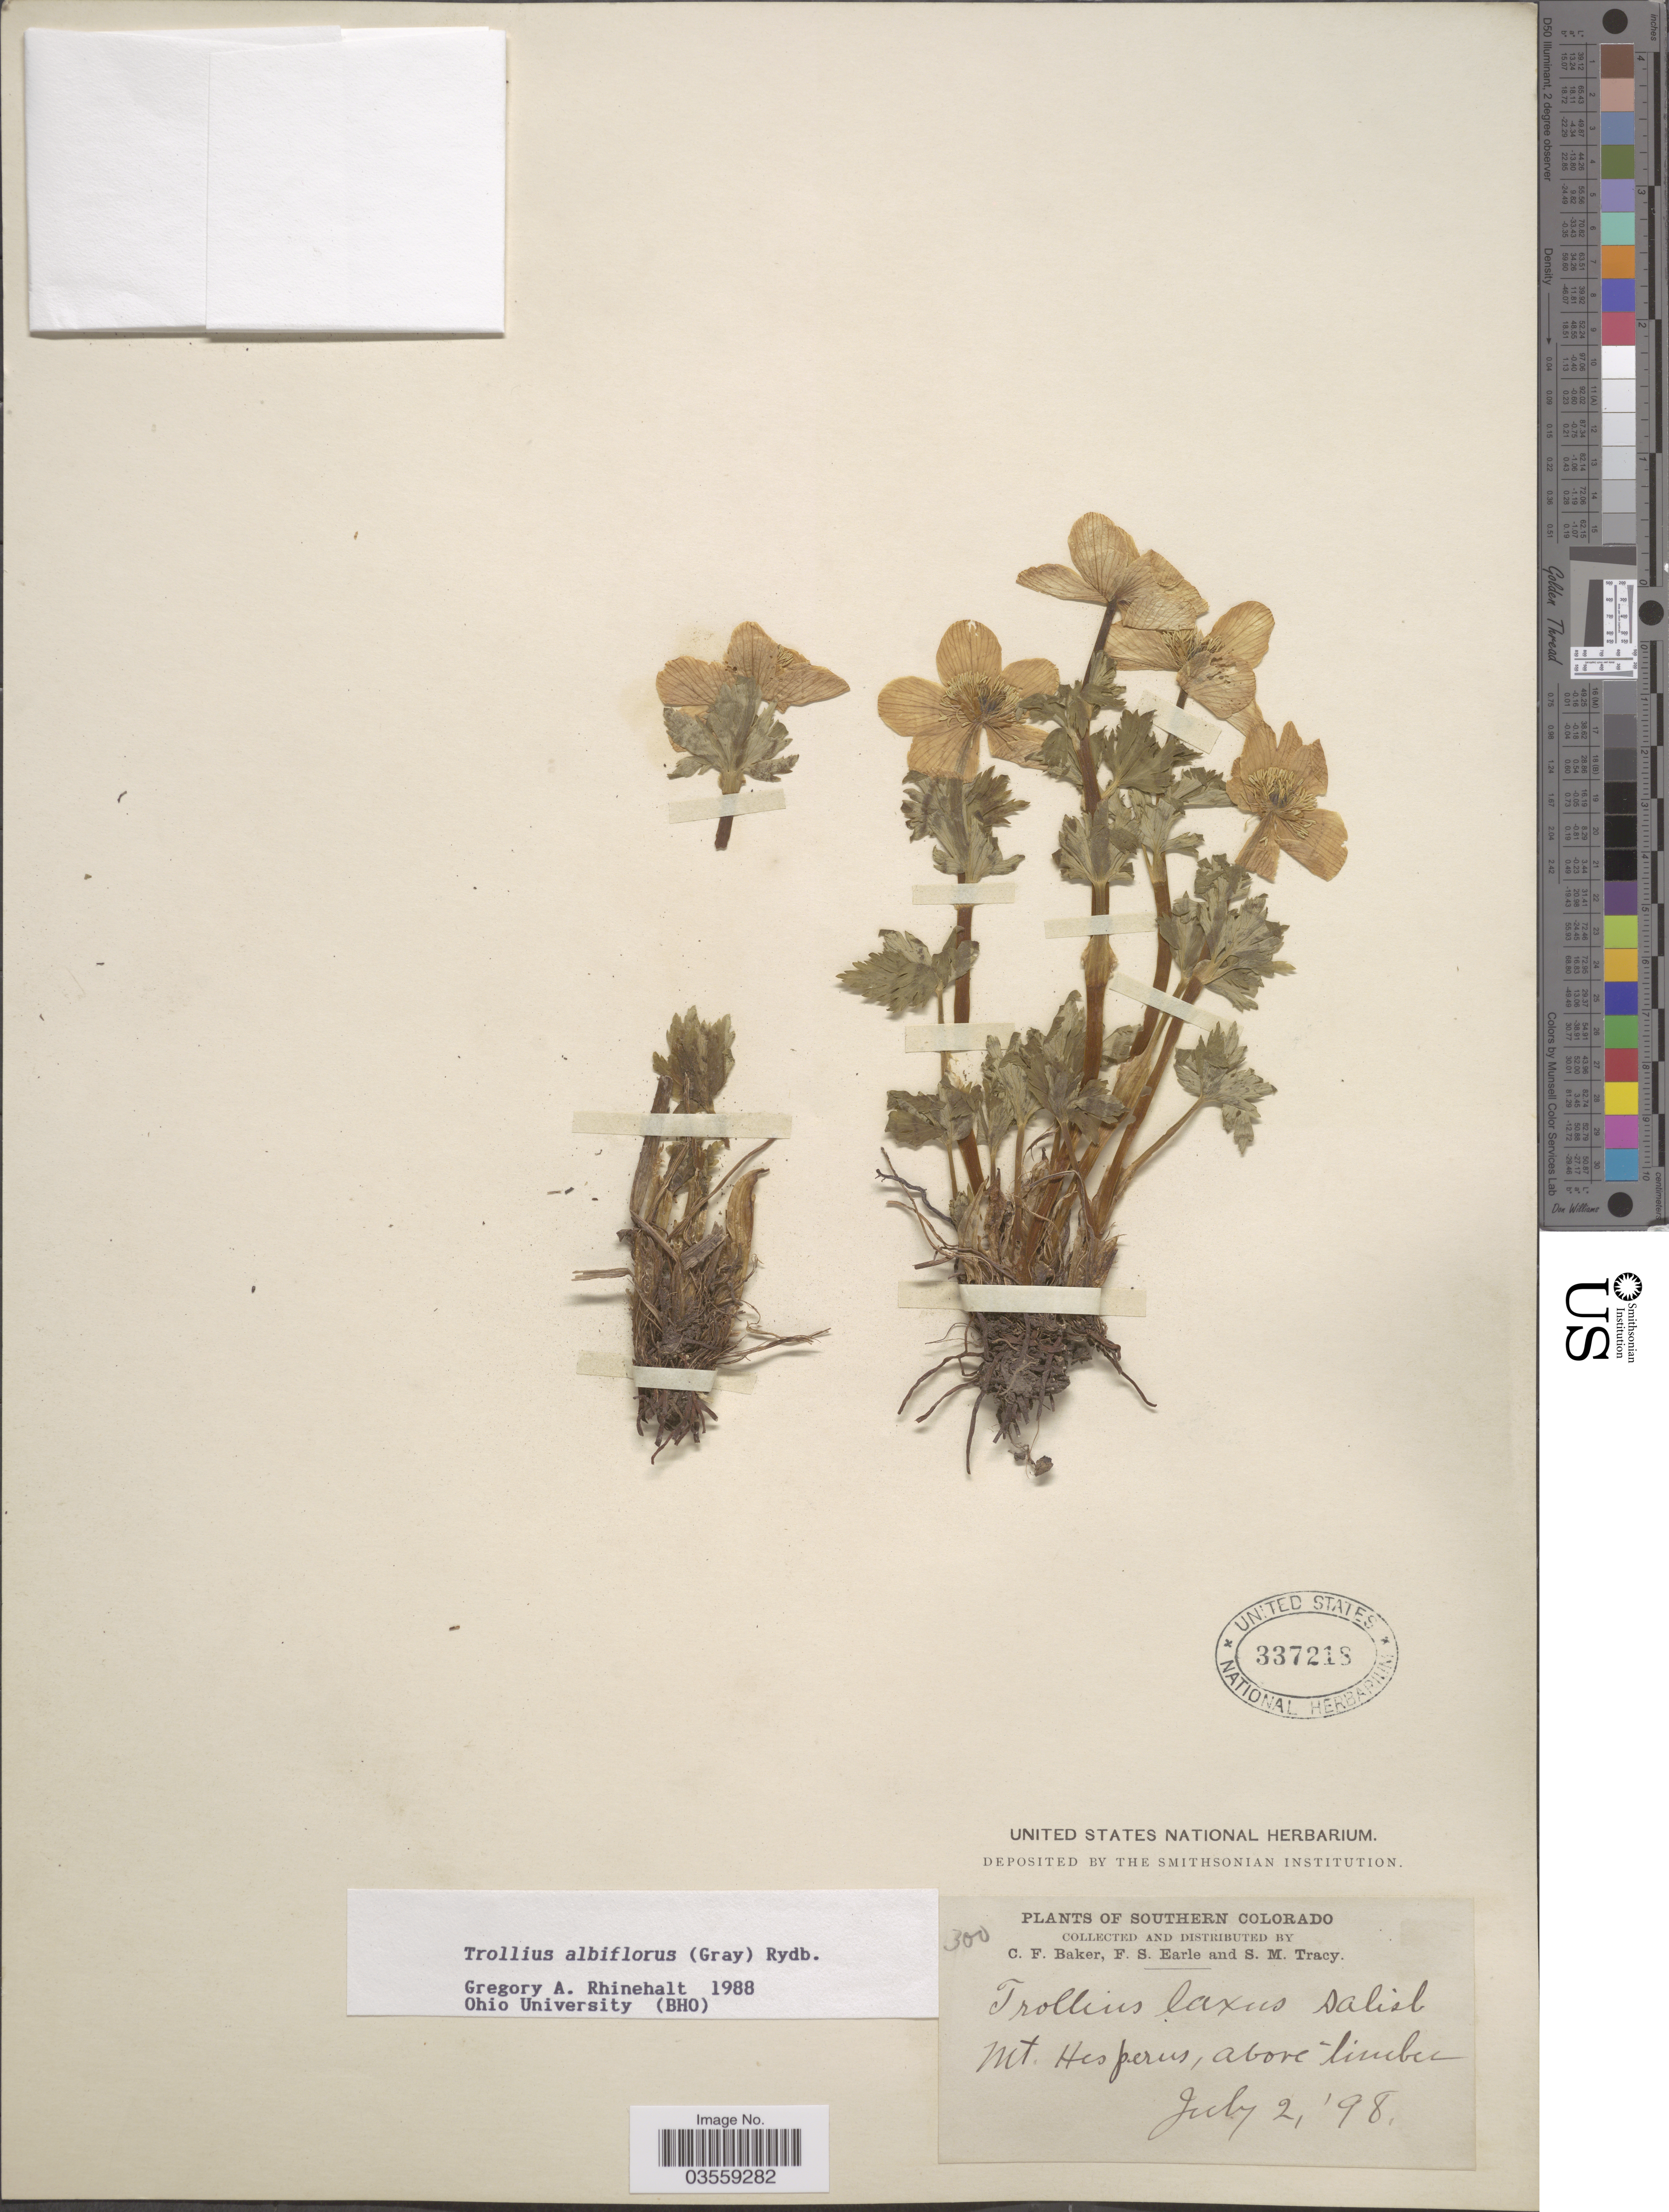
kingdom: Plantae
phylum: Tracheophyta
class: Magnoliopsida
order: Ranunculales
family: Ranunculaceae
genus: Trollius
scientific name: Trollius albiflorus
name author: (A. Gray) Rydb.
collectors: C. F. Baker, F. S. Earle & S. M. Tracy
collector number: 300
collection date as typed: Transcribed d/m/y: 2/7/98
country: United States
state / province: Colorado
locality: Southern Colorado. Mt. Hesperus, above timber.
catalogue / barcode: US 337218